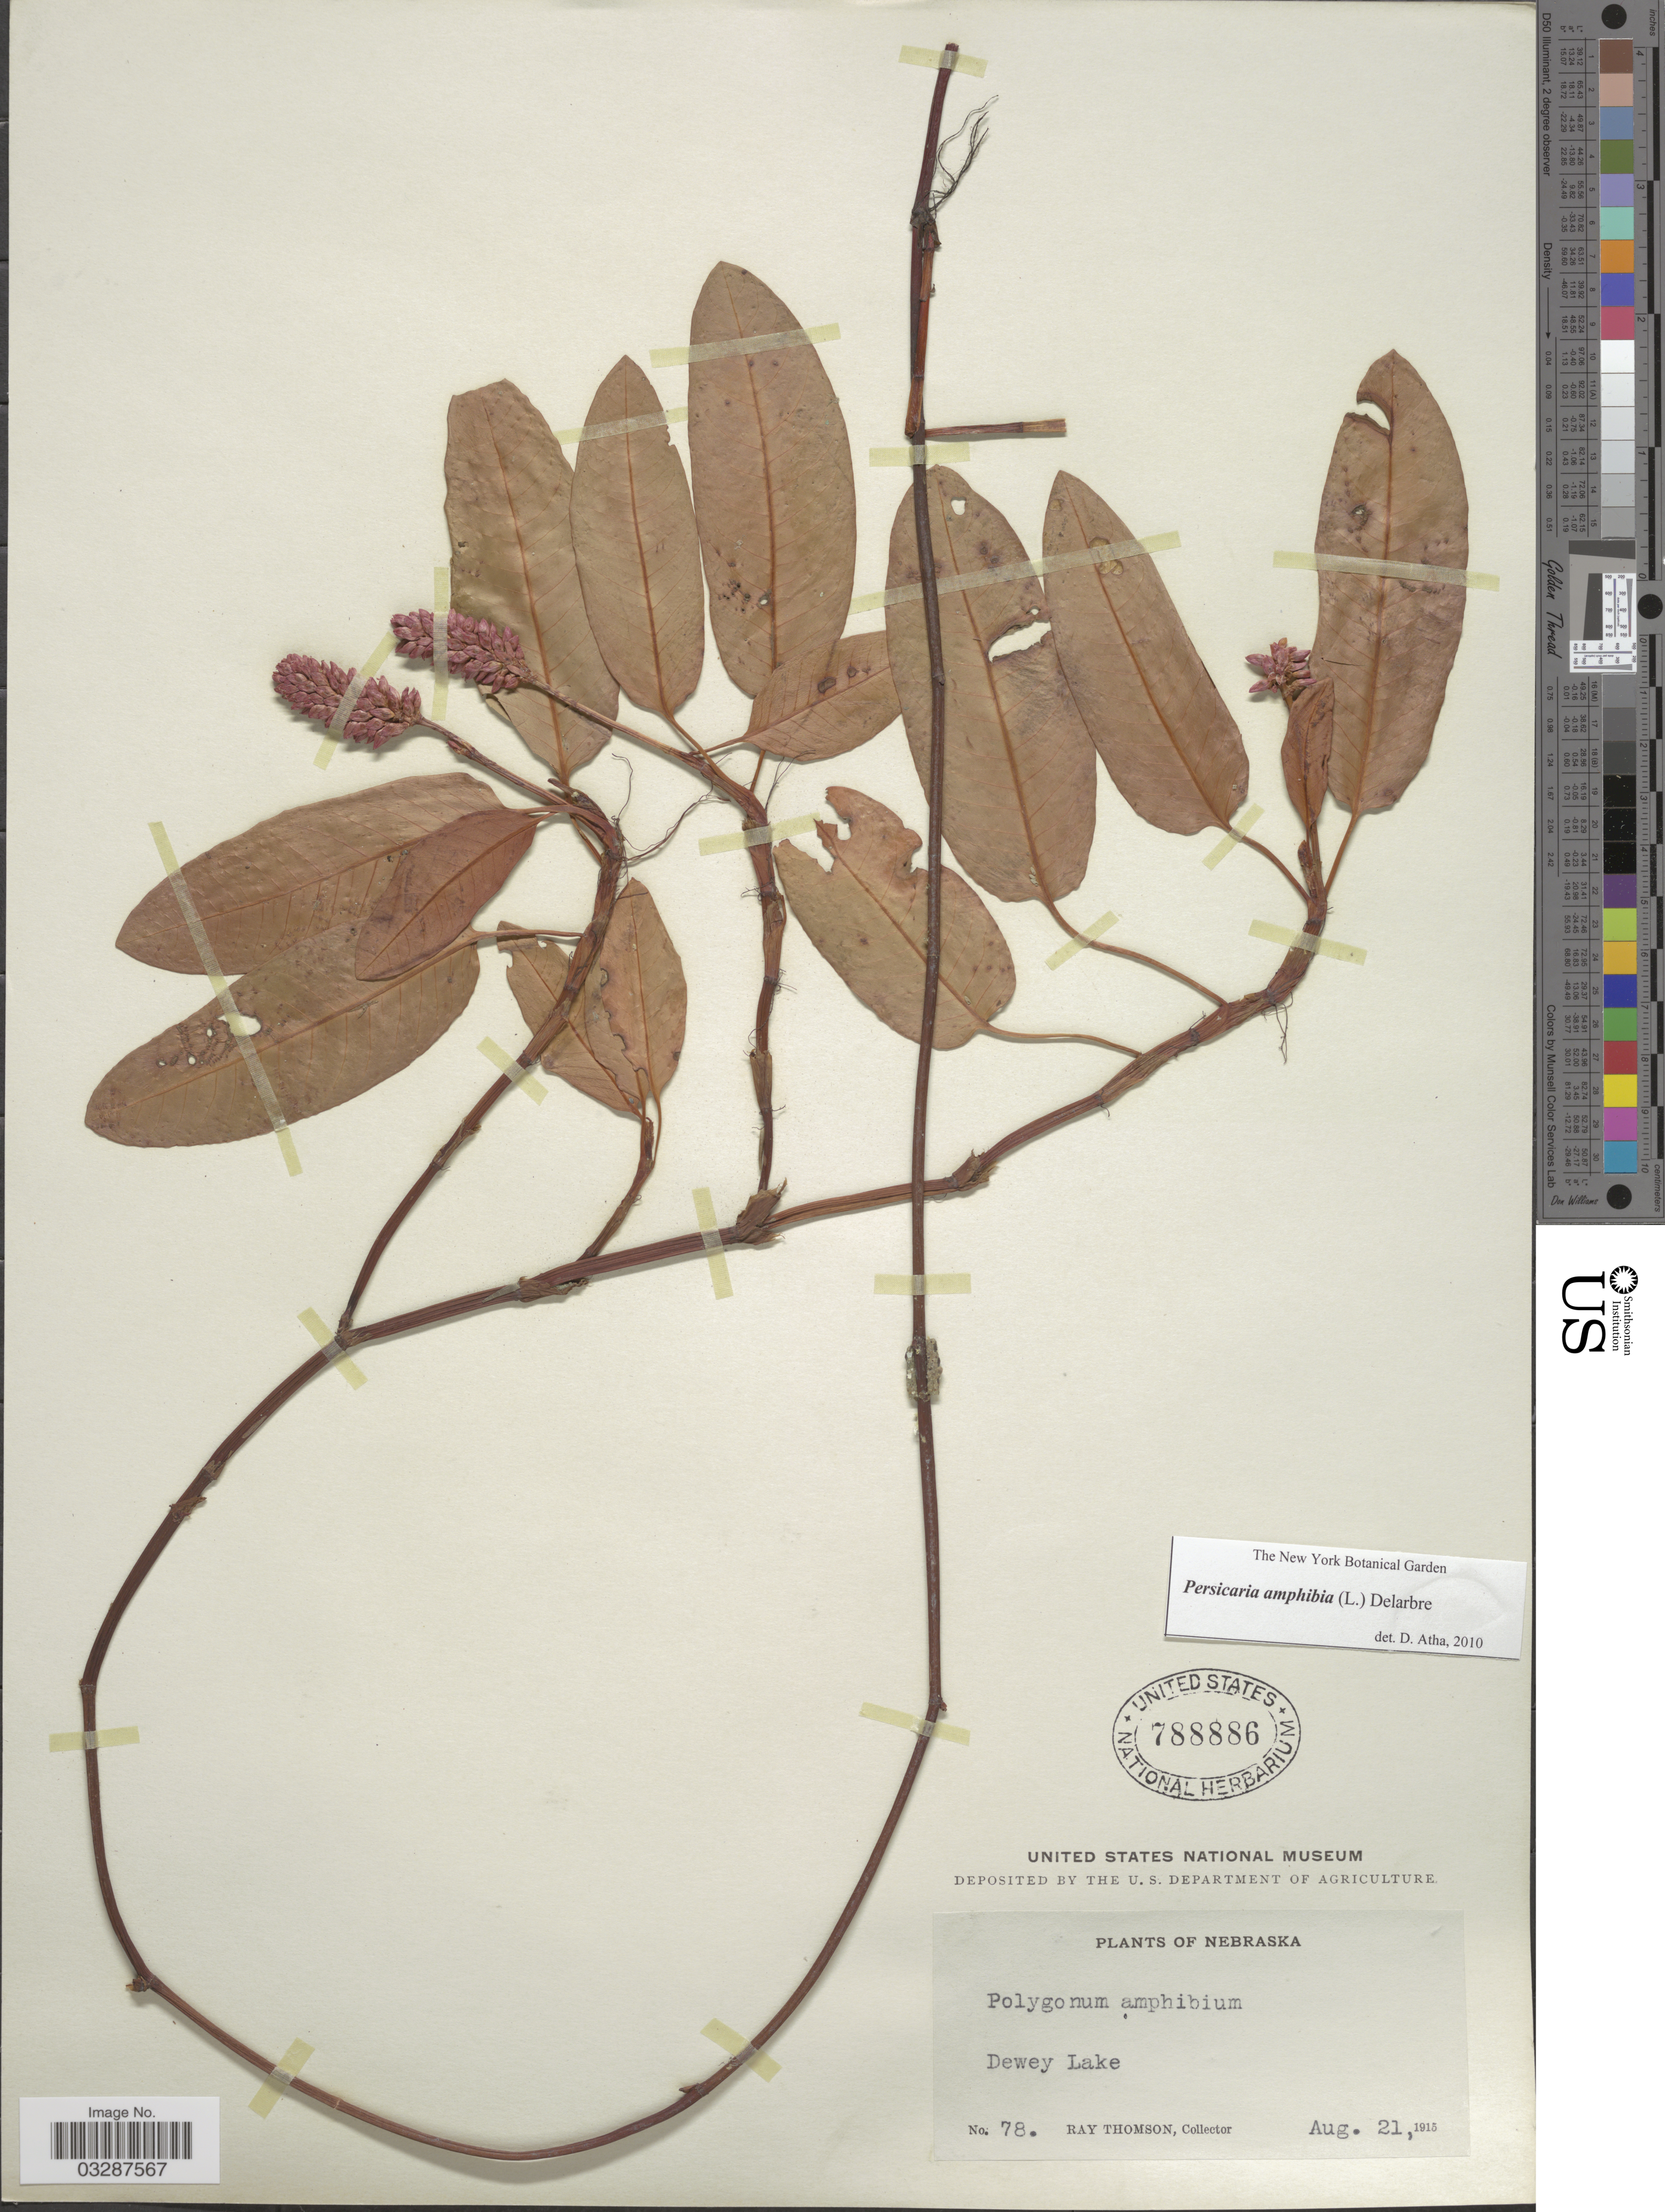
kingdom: Plantae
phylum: Tracheophyta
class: Magnoliopsida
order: Caryophyllales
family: Polygonaceae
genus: Persicaria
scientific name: Persicaria amphibia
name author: (L.) Delarbre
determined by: Atha, D. E.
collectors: R. Thomson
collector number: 78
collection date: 1915-08-21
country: United States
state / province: Nebraska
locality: Dewey Lake.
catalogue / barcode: US 788886